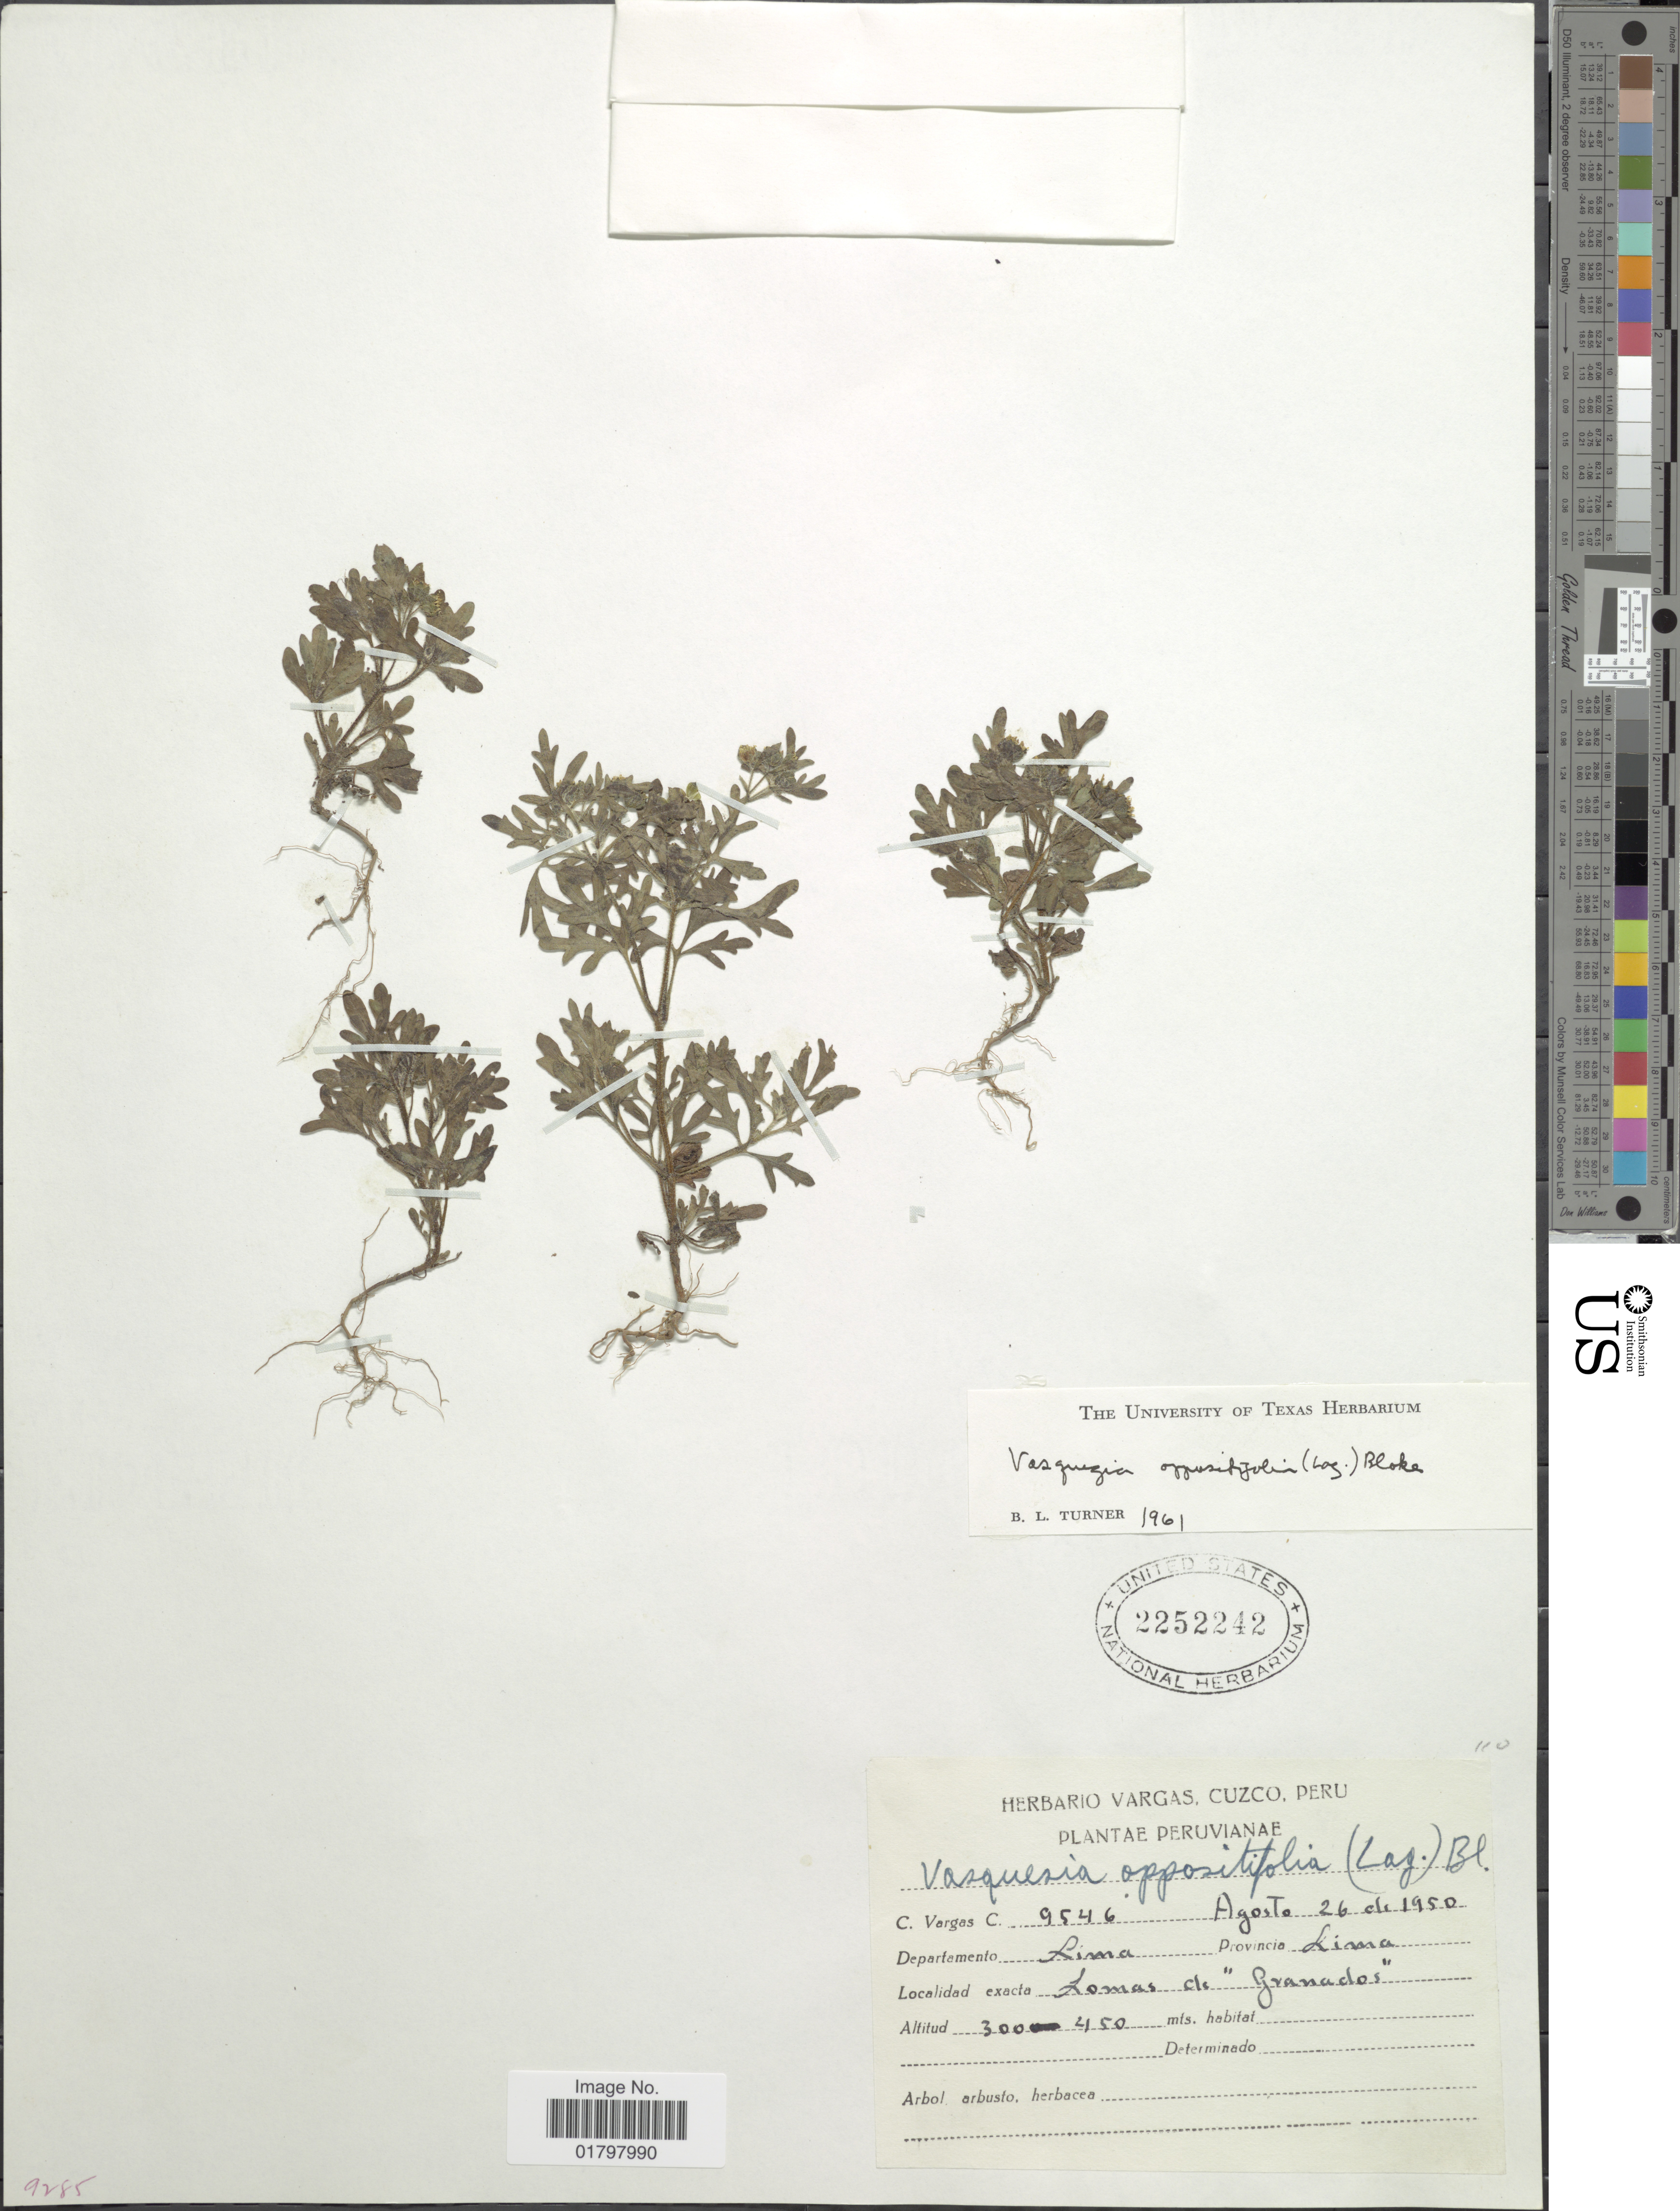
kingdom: Plantae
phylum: Tracheophyta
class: Magnoliopsida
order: Asterales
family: Asteraceae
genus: Vasquesia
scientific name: Vasquesia oppositifolia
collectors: C. Vargas Calderón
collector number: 9546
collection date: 1950-08-26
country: Peru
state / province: Lima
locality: Departamento Lima. Provincia Lima. Lomas de "Granados"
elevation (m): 300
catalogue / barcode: US 2252242